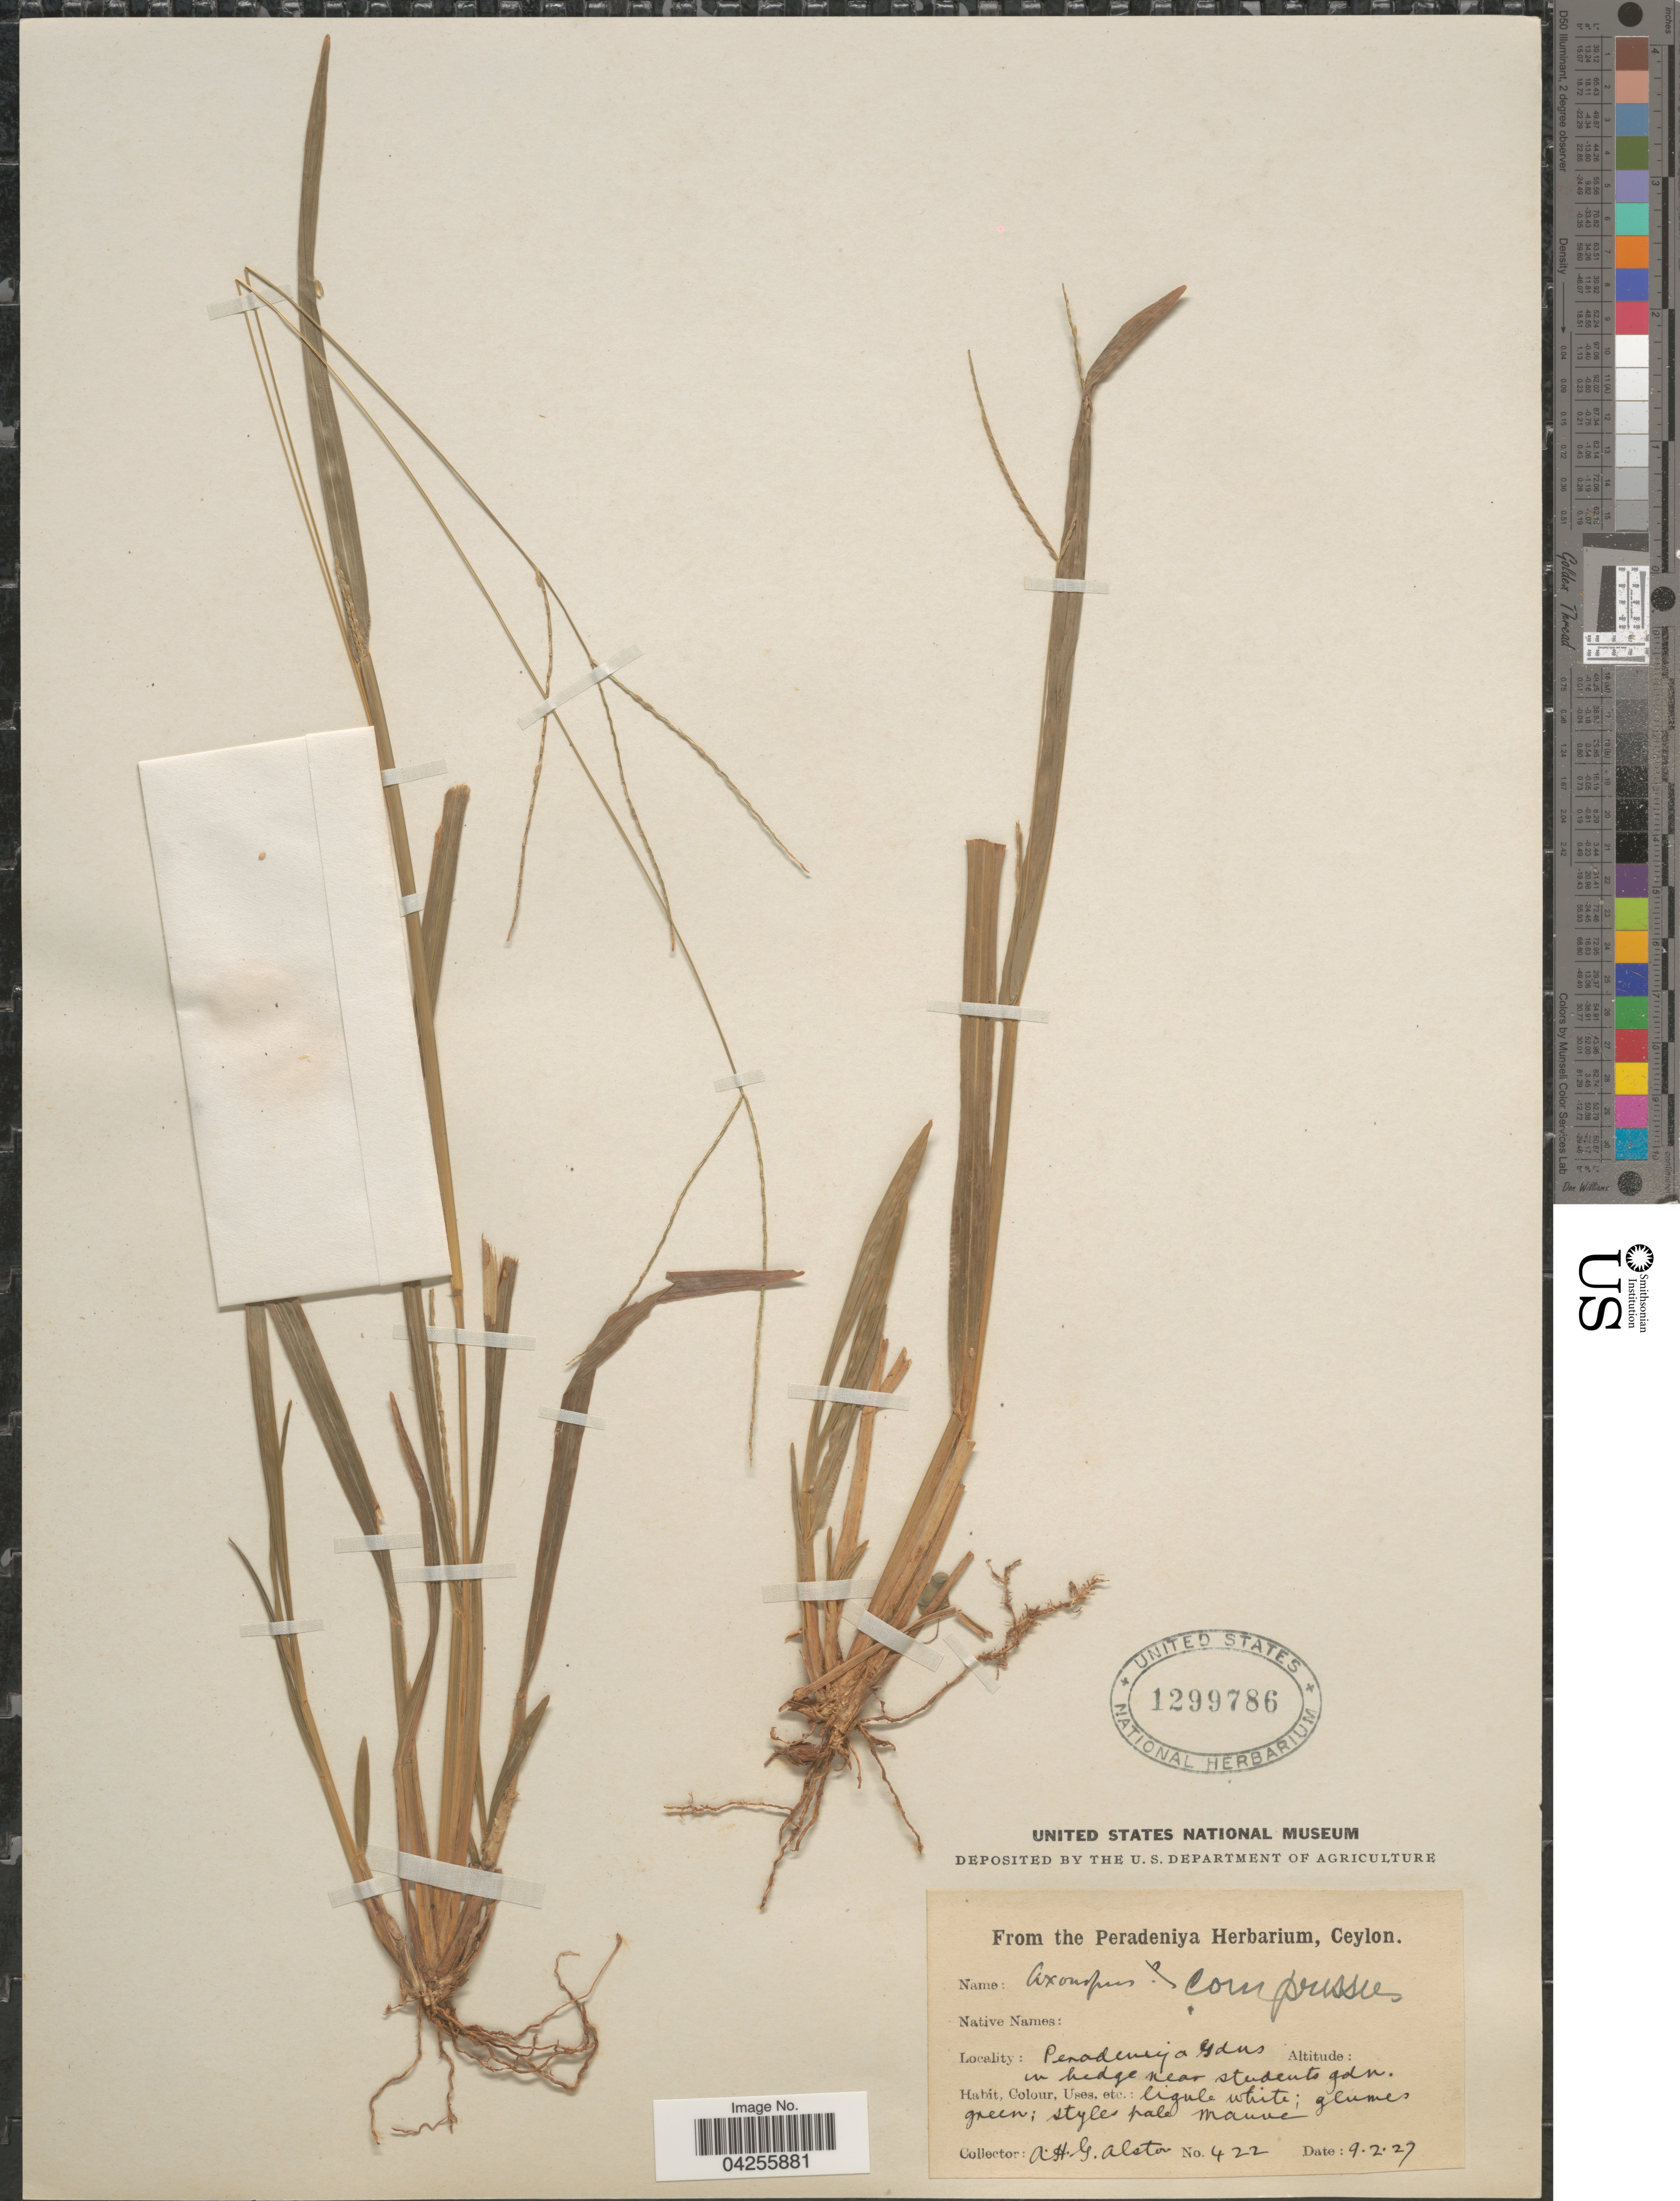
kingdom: Plantae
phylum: Tracheophyta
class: Liliopsida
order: Poales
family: Poaceae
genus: Axonopus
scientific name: Axonopus compressus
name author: (Sw.) P. Beauv.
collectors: A. H. Alston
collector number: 422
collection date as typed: Transcribed d/m/y: 9/2/27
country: Sri Lanka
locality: Ceylon. Peradeniya Gdns in hedge near students gdn.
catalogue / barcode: US 1299786